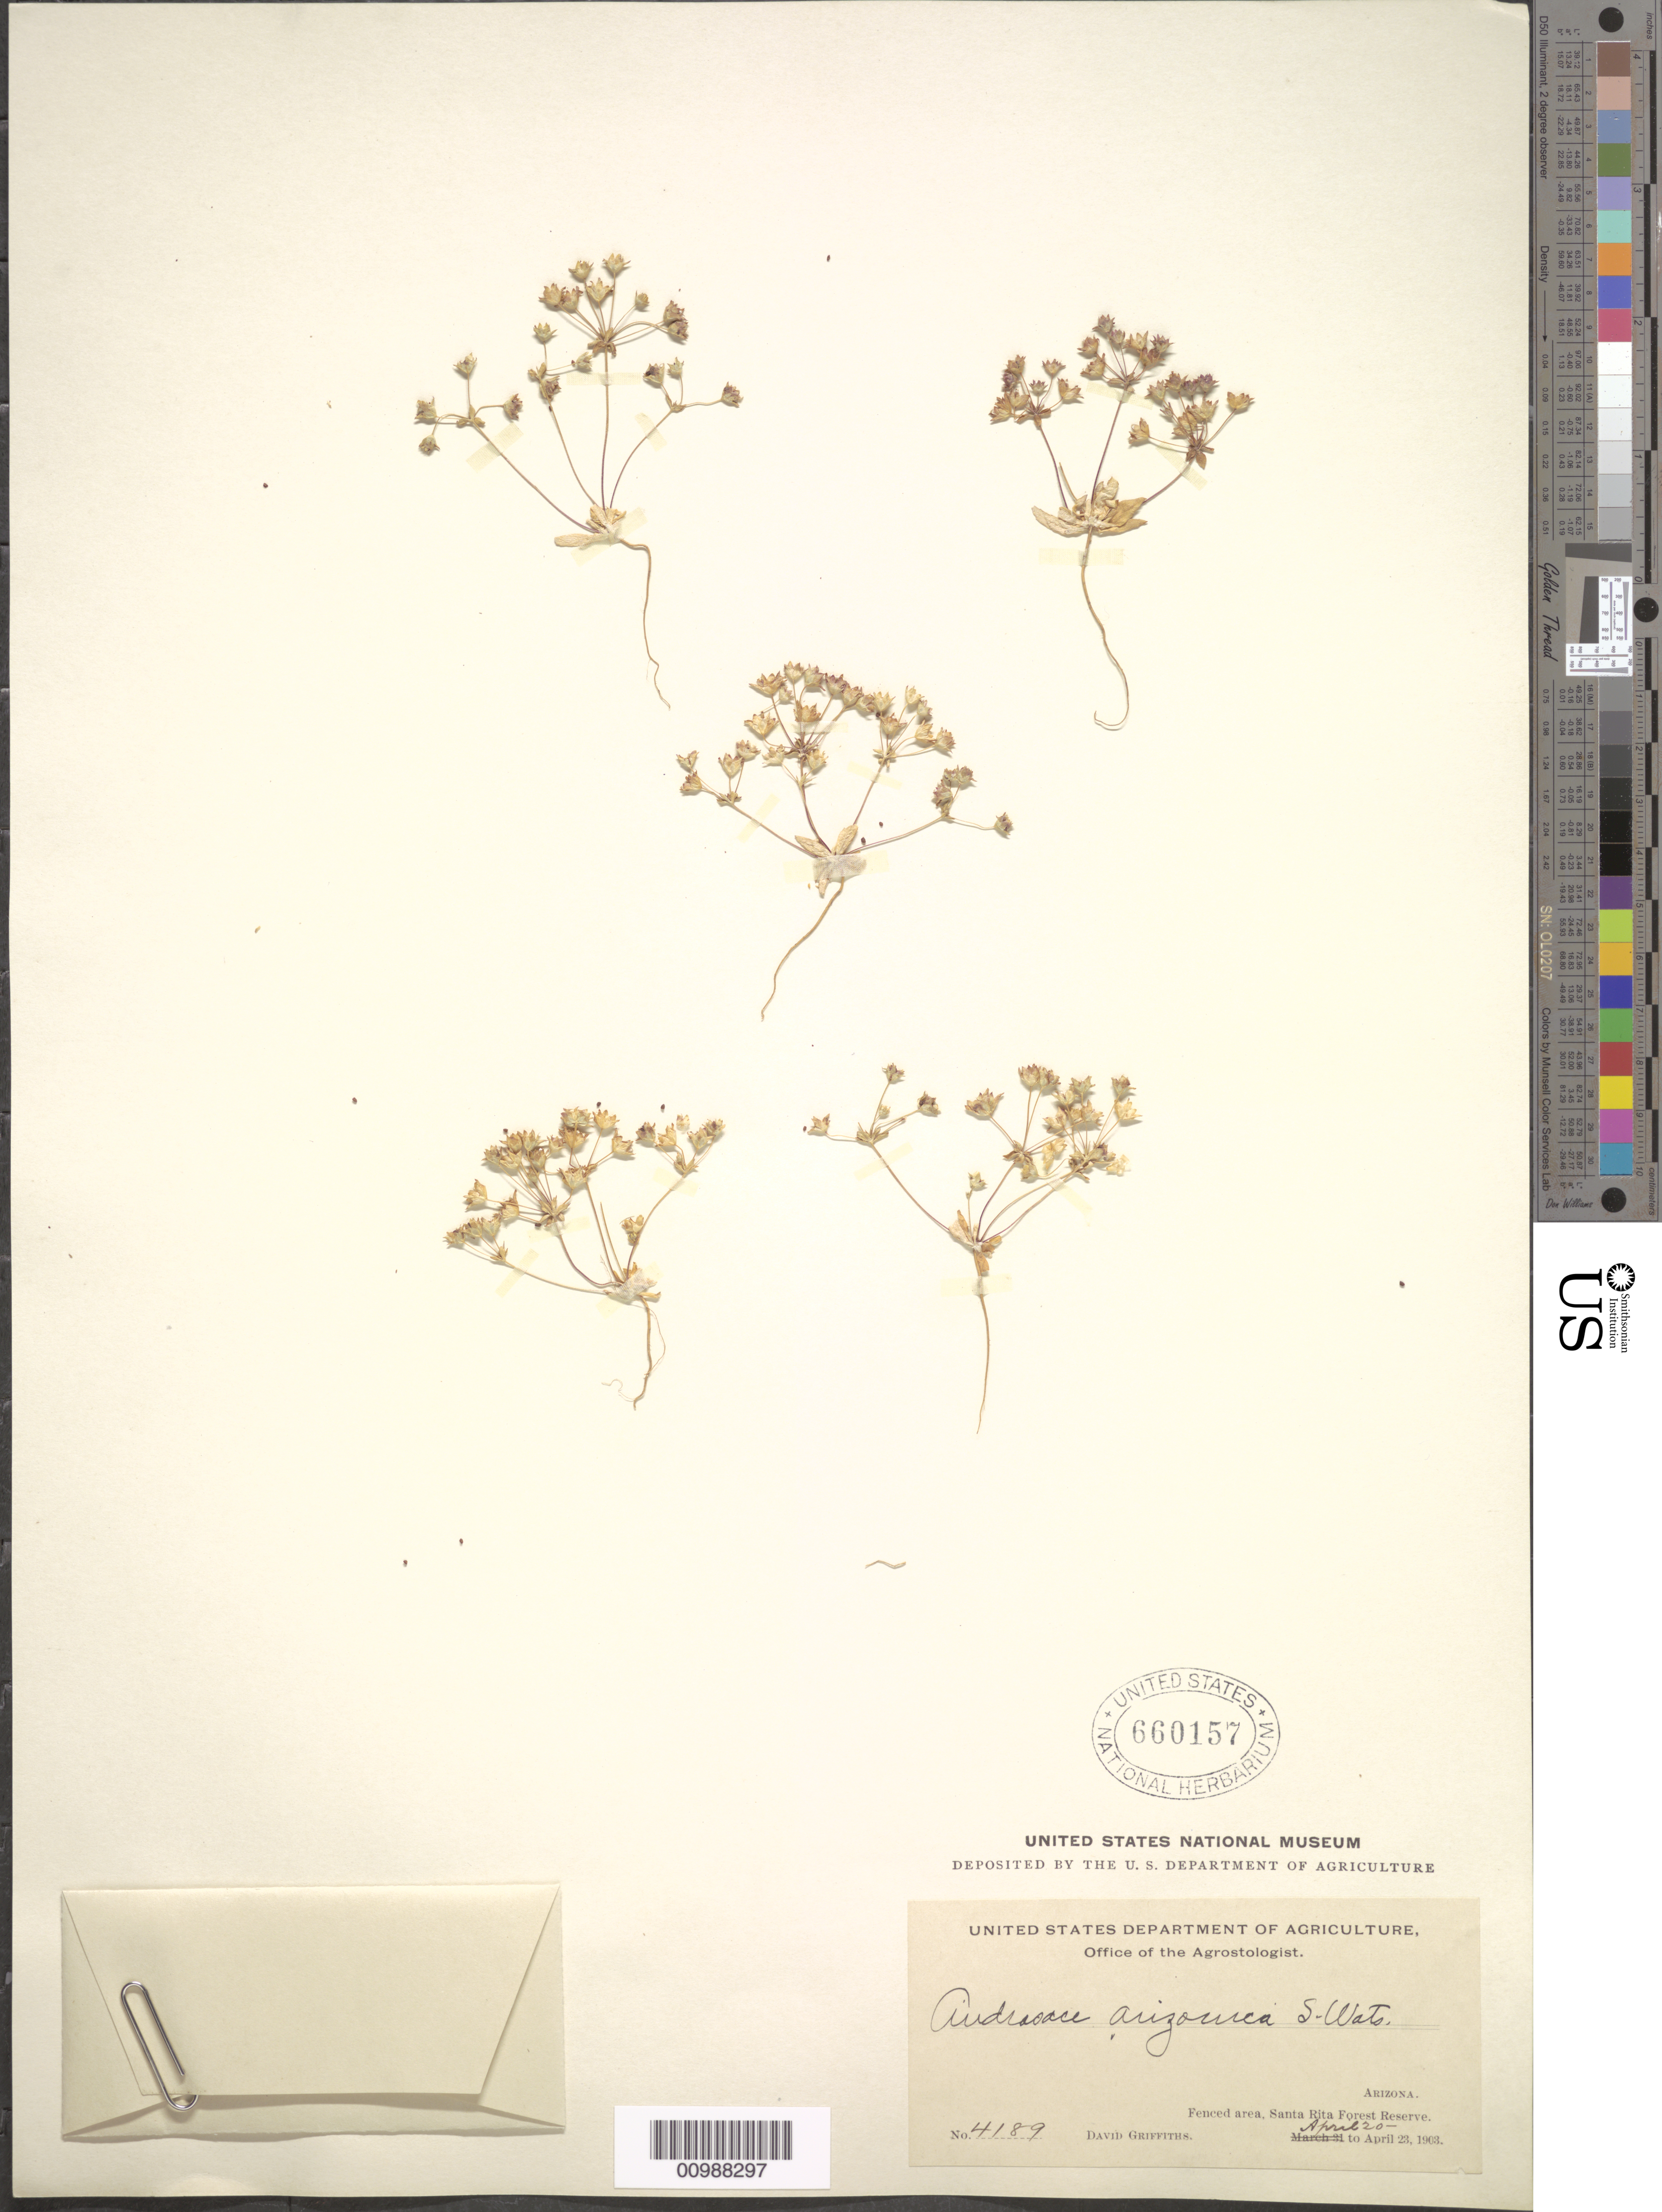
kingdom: Plantae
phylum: Tracheophyta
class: Magnoliopsida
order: Ericales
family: Primulaceae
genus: Androsace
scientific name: Androsace arizonica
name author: (A. Gray) A. Gray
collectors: D. Griffiths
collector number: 4189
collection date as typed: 20 Apr 1903 to 23 Apr 1903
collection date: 1903-04-20/1903-04-23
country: United States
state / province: Arizona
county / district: Santa Cruz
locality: Fenced area, Santa Rita Forest Reserve.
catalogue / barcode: US 660157